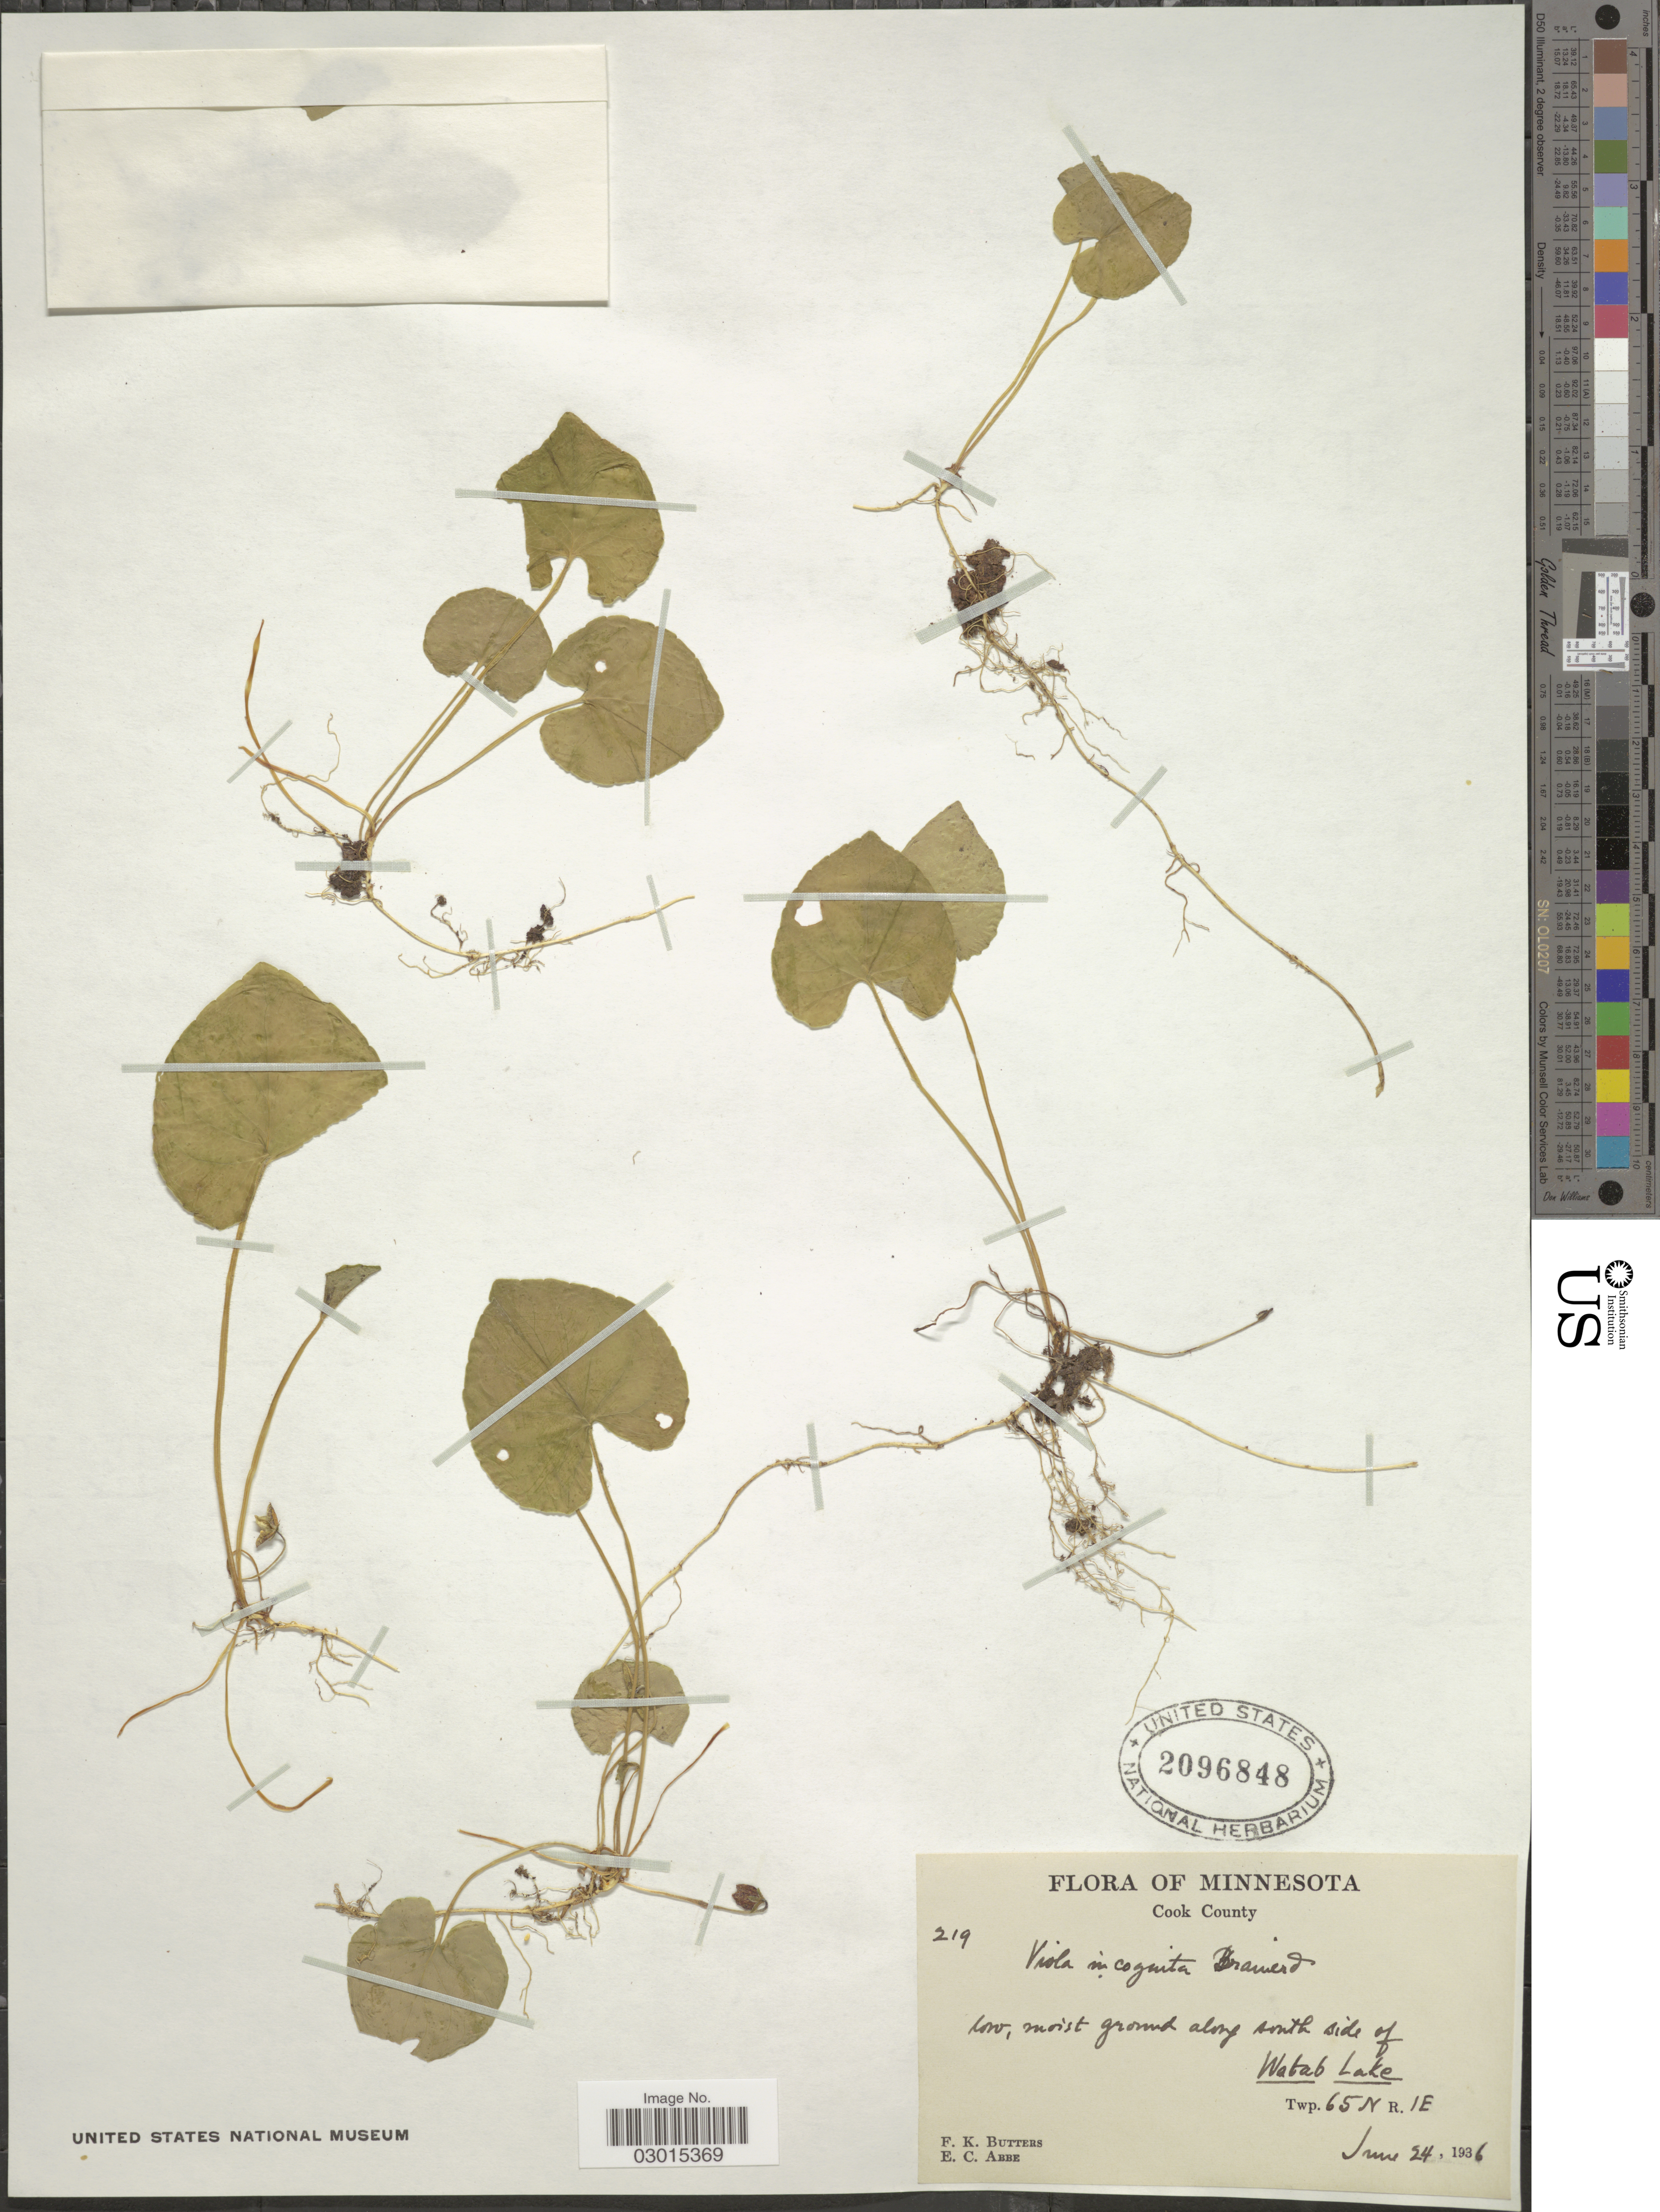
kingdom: Plantae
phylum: Tracheophyta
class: Magnoliopsida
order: Malpighiales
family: Violaceae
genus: Viola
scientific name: Viola incognita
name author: Brainerd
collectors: F. K. Butters & E. C. Abbe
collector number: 219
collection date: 1936-06-24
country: United States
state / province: Minnesota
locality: Cook County. Along south side of Watab Lake. Twp. 65N R.1E.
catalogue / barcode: US 2096848